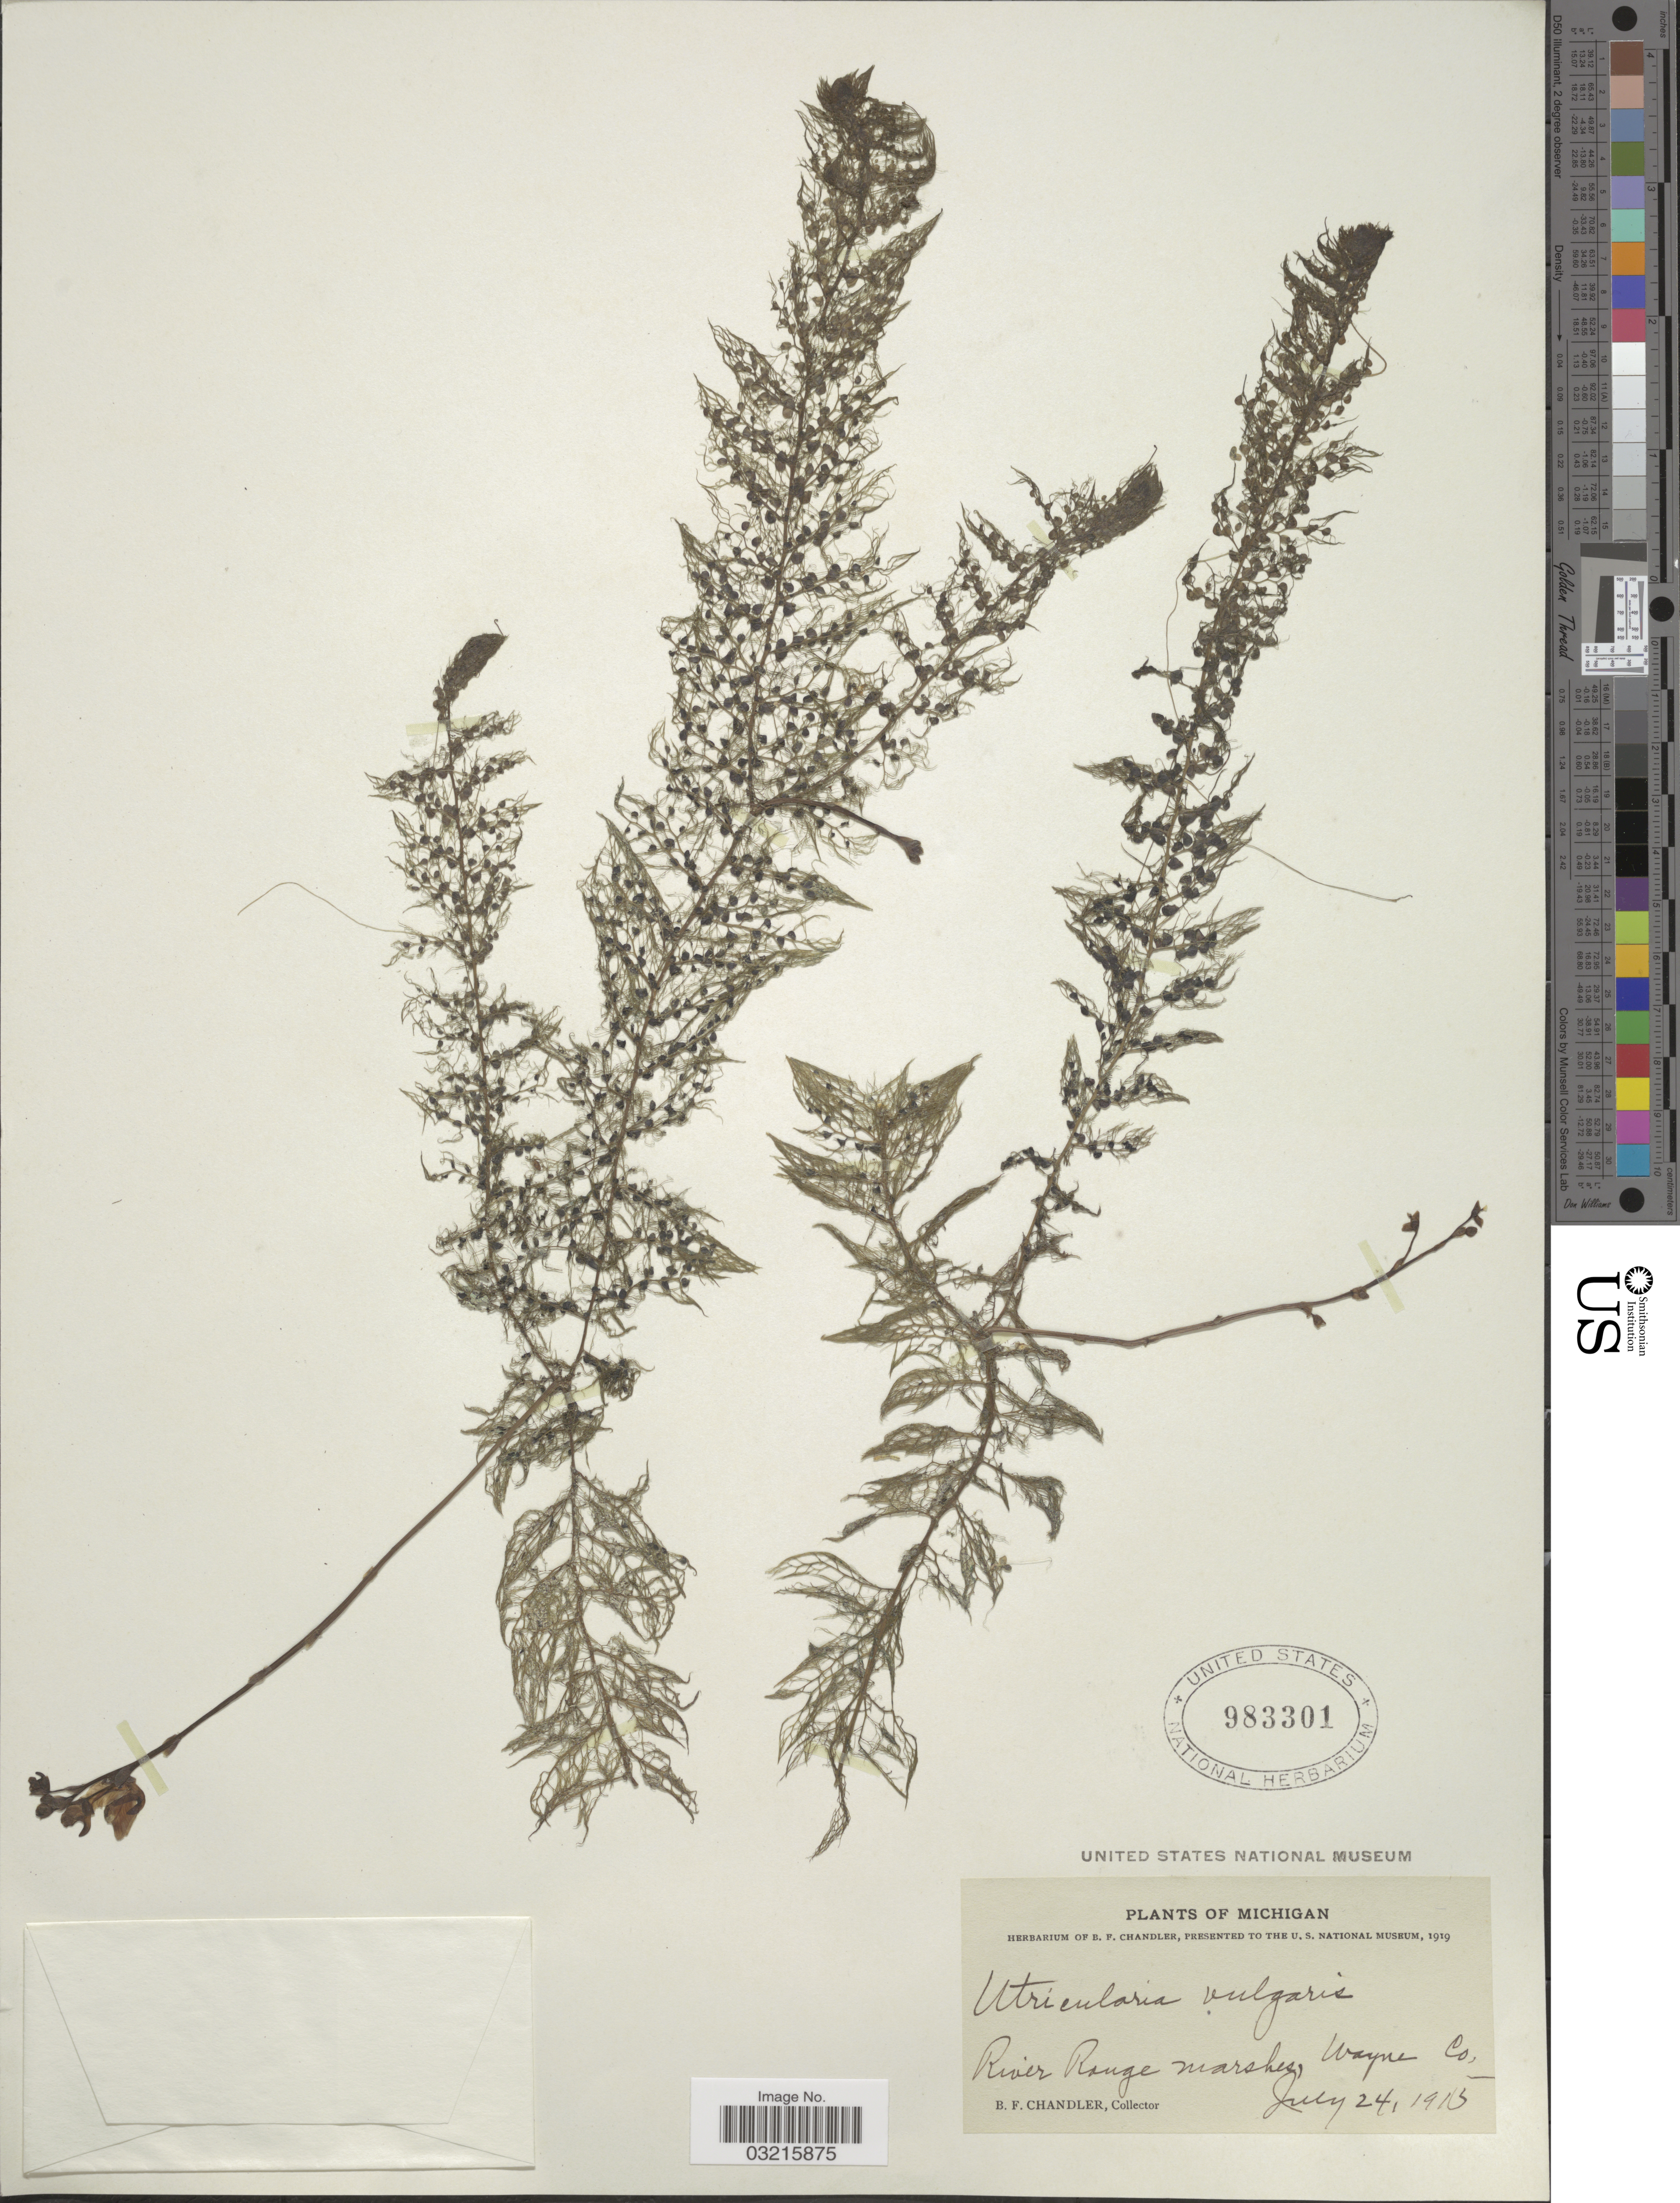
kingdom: Plantae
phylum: Tracheophyta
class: Magnoliopsida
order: Lamiales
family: Lentibulariaceae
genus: Utricularia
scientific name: Utricularia vulgaris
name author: L.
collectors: B. F. Chandler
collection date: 1915-07-24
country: United States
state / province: Michigan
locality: River Range marshes, Wayne Co.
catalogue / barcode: US 983301